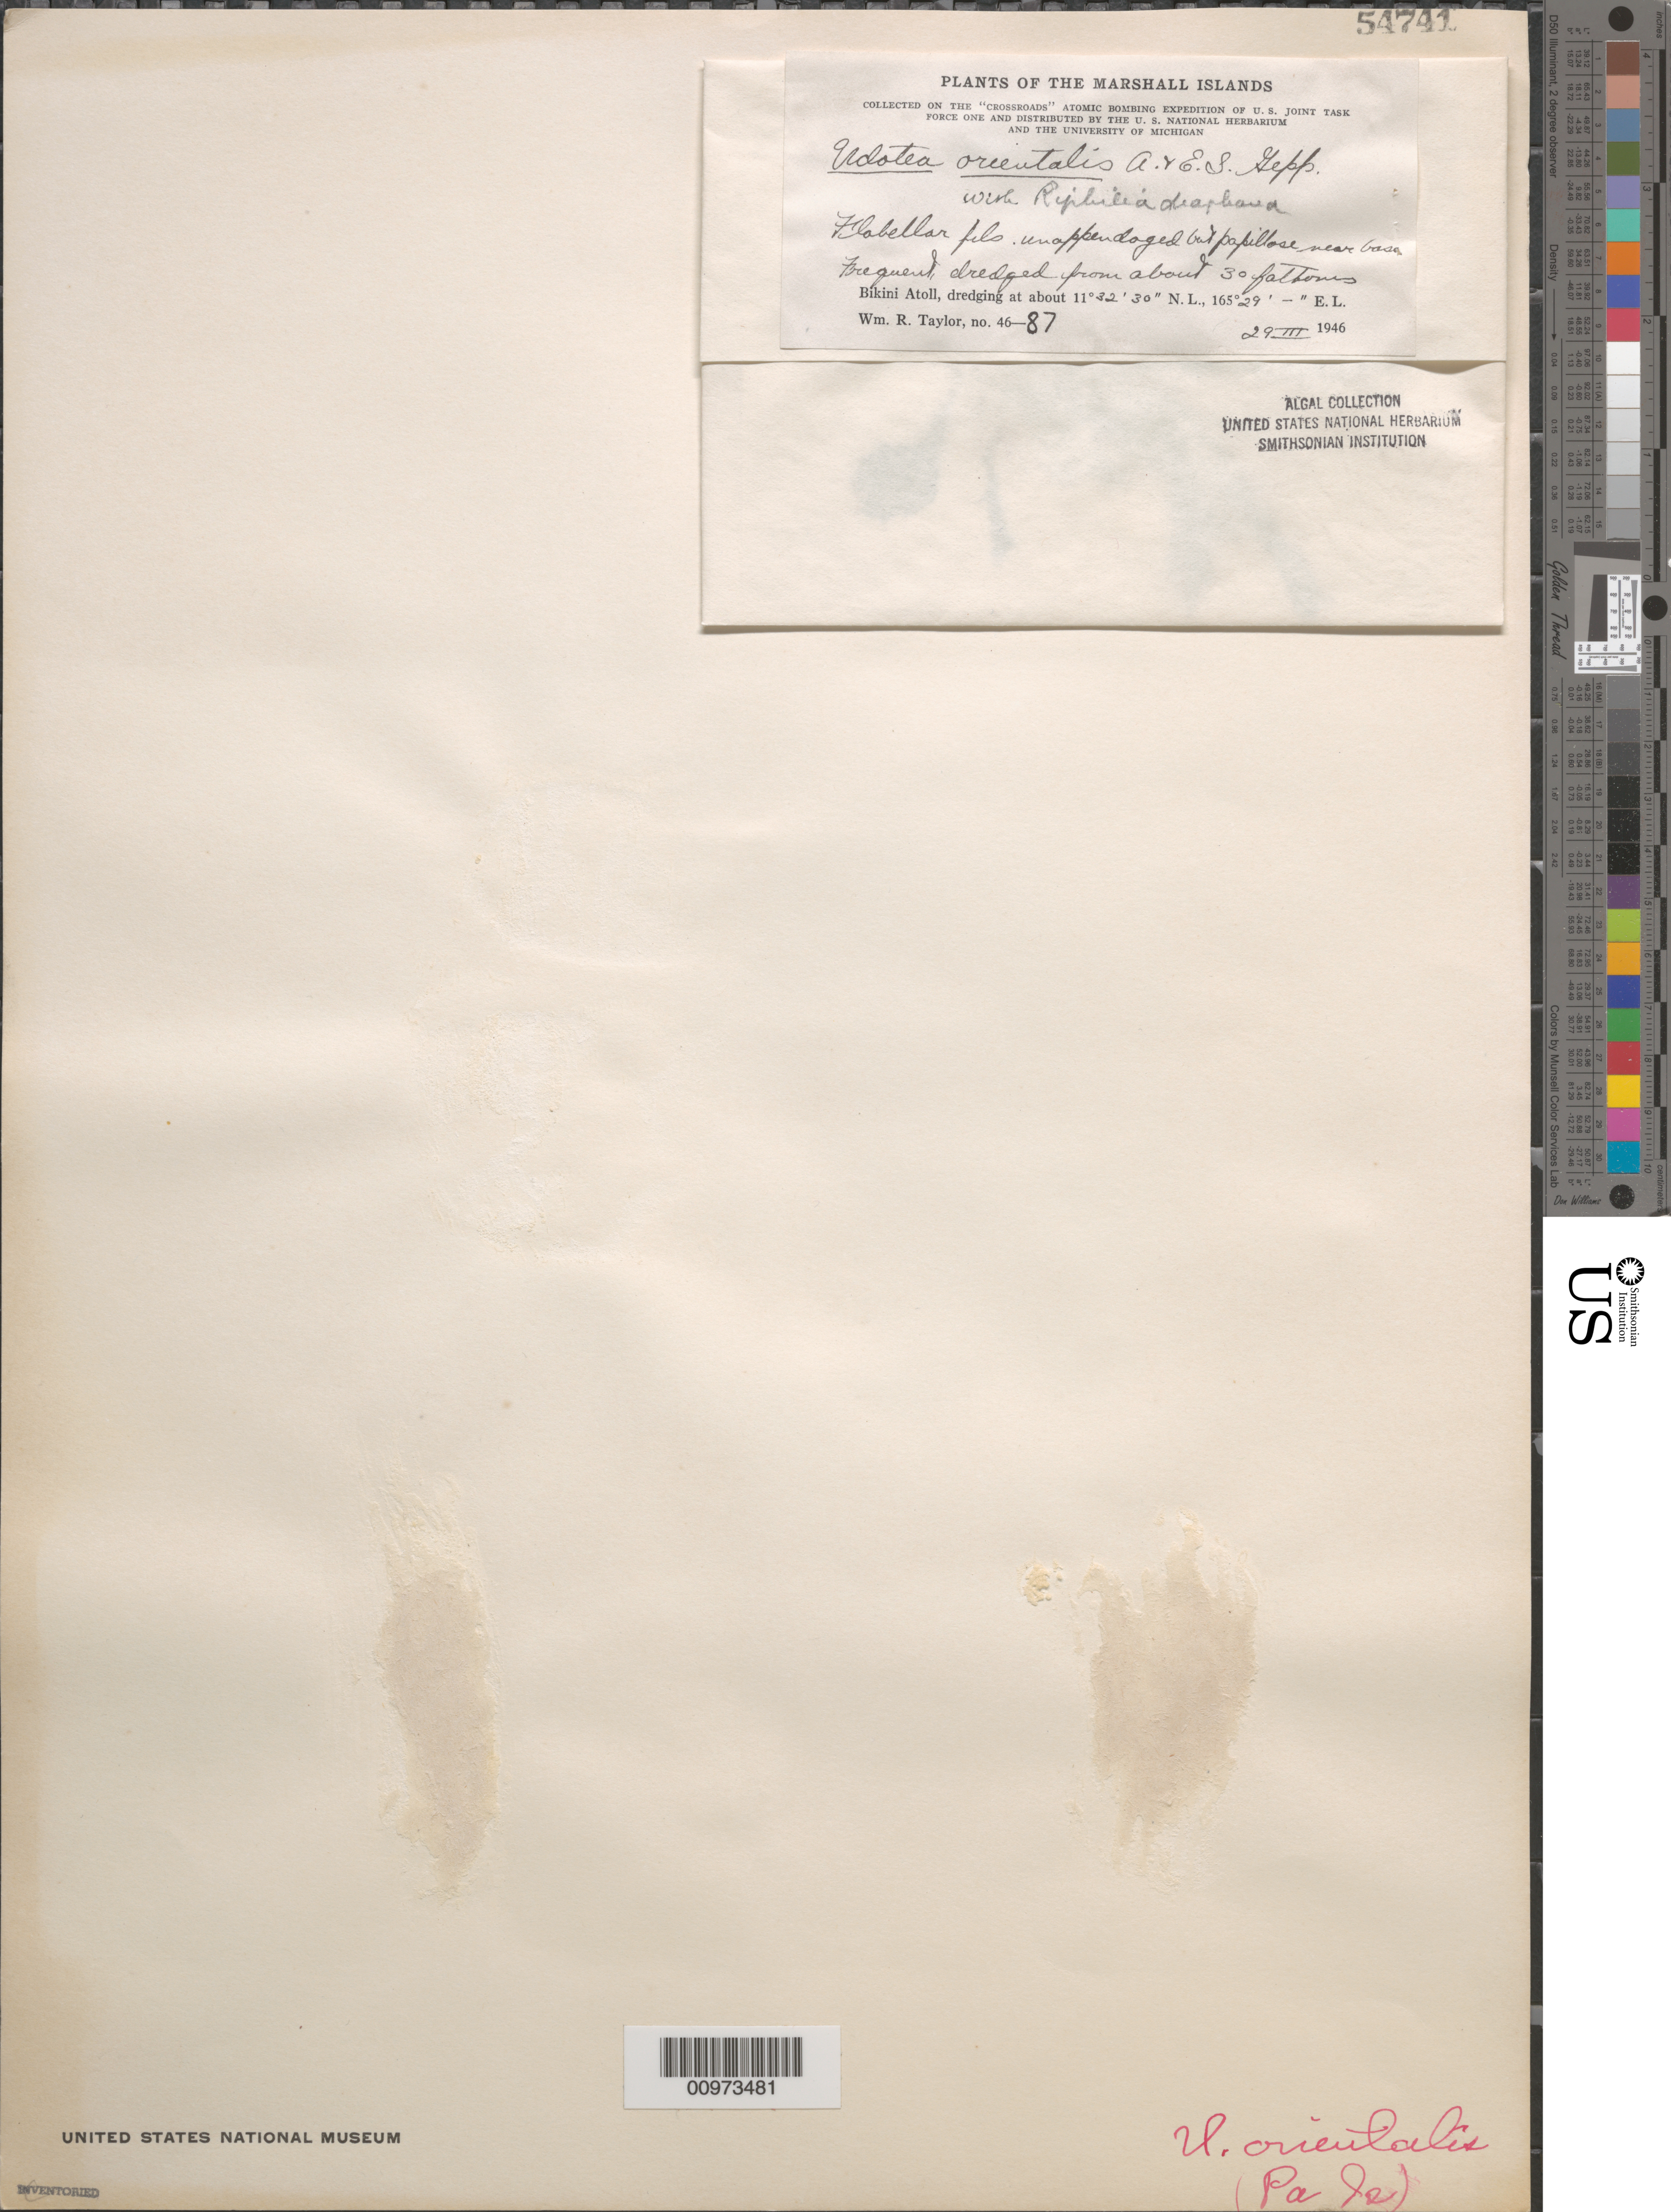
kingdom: Plantae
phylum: Chlorophyta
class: Ulvophyceae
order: Bryopsidales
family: Udoteaceae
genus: Udotea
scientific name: Udotea orientalis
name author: A. Gepp & E. Gepp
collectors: W. R. Taylor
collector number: WRT 46-87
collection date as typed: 29 Mar 1946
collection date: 1946-03-29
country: Marshall Islands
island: Bikini Atoll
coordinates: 11 32' 30" N, 165 29' E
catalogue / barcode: US 54741